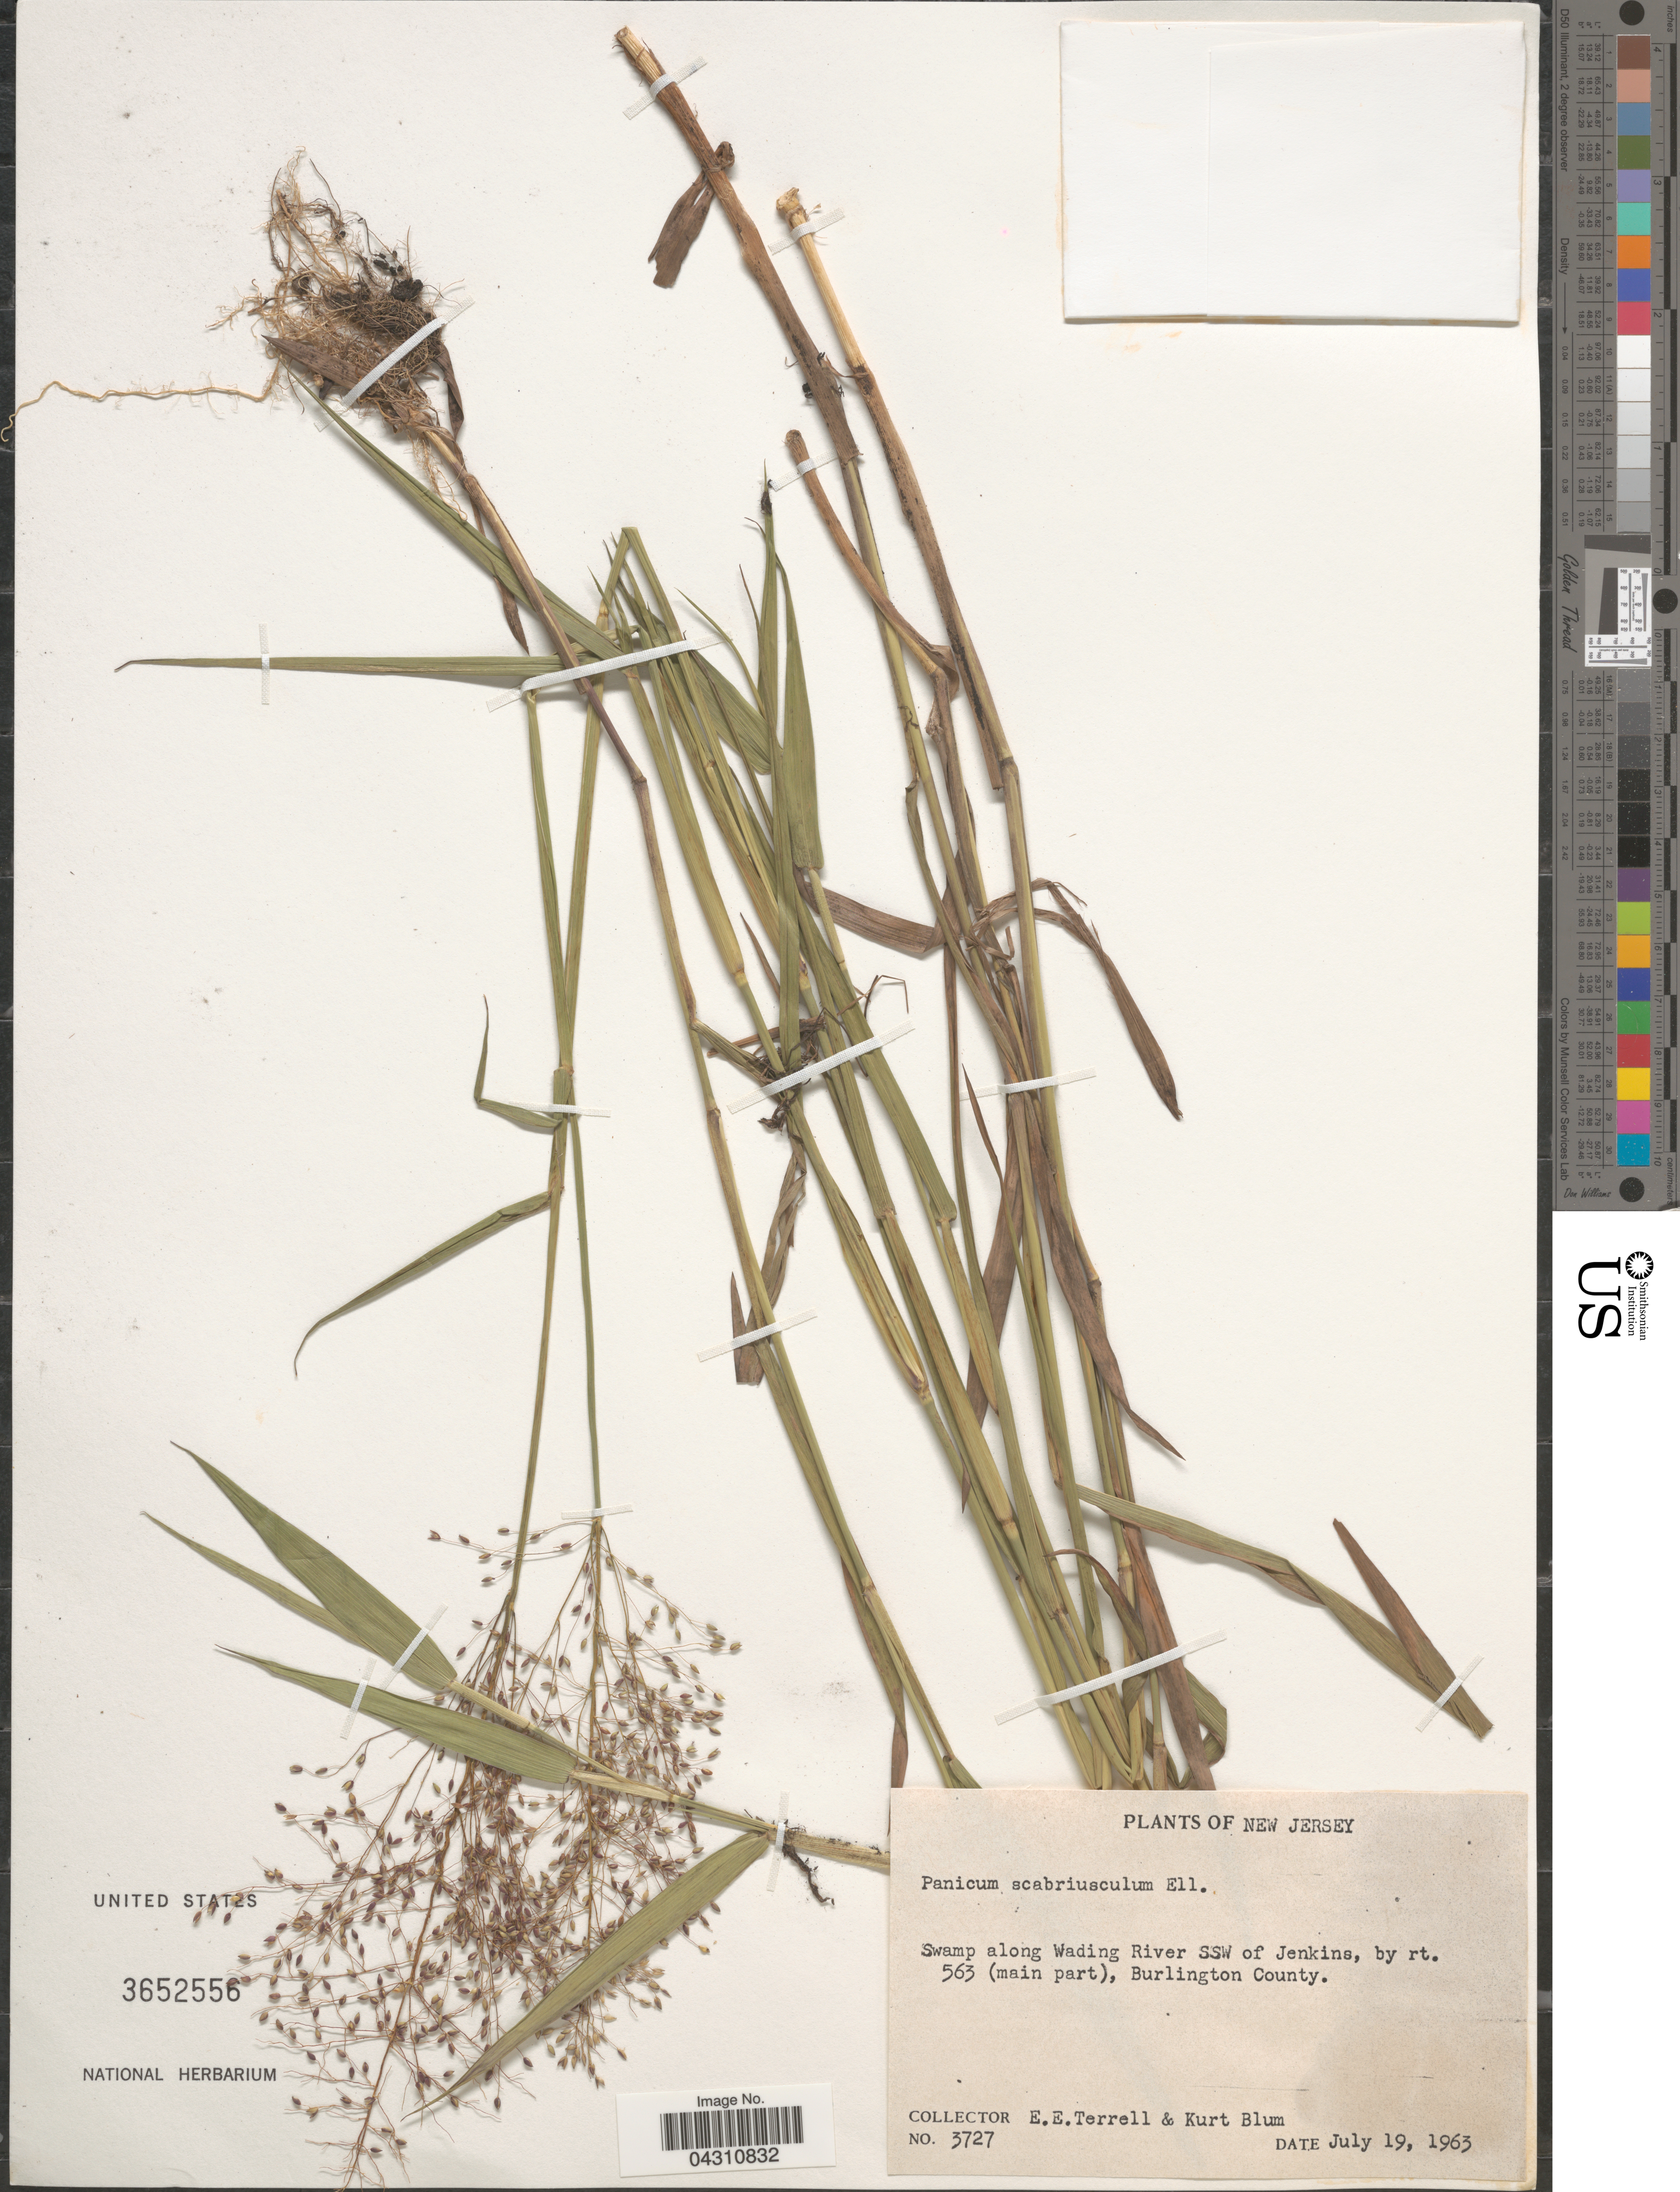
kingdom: Plantae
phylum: Tracheophyta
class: Liliopsida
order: Poales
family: Poaceae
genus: Dichanthelium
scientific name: Dichanthelium scabriusculum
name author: (Elliott) Gould & C.A. Clark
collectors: E. E. Terrell & K. Blum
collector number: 3727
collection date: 1963-07-19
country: United States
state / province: New Jersey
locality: Swamp along Wading River SSW of Jenkins, by rt. 563 (main part), Burlington County.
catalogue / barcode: US 3652556